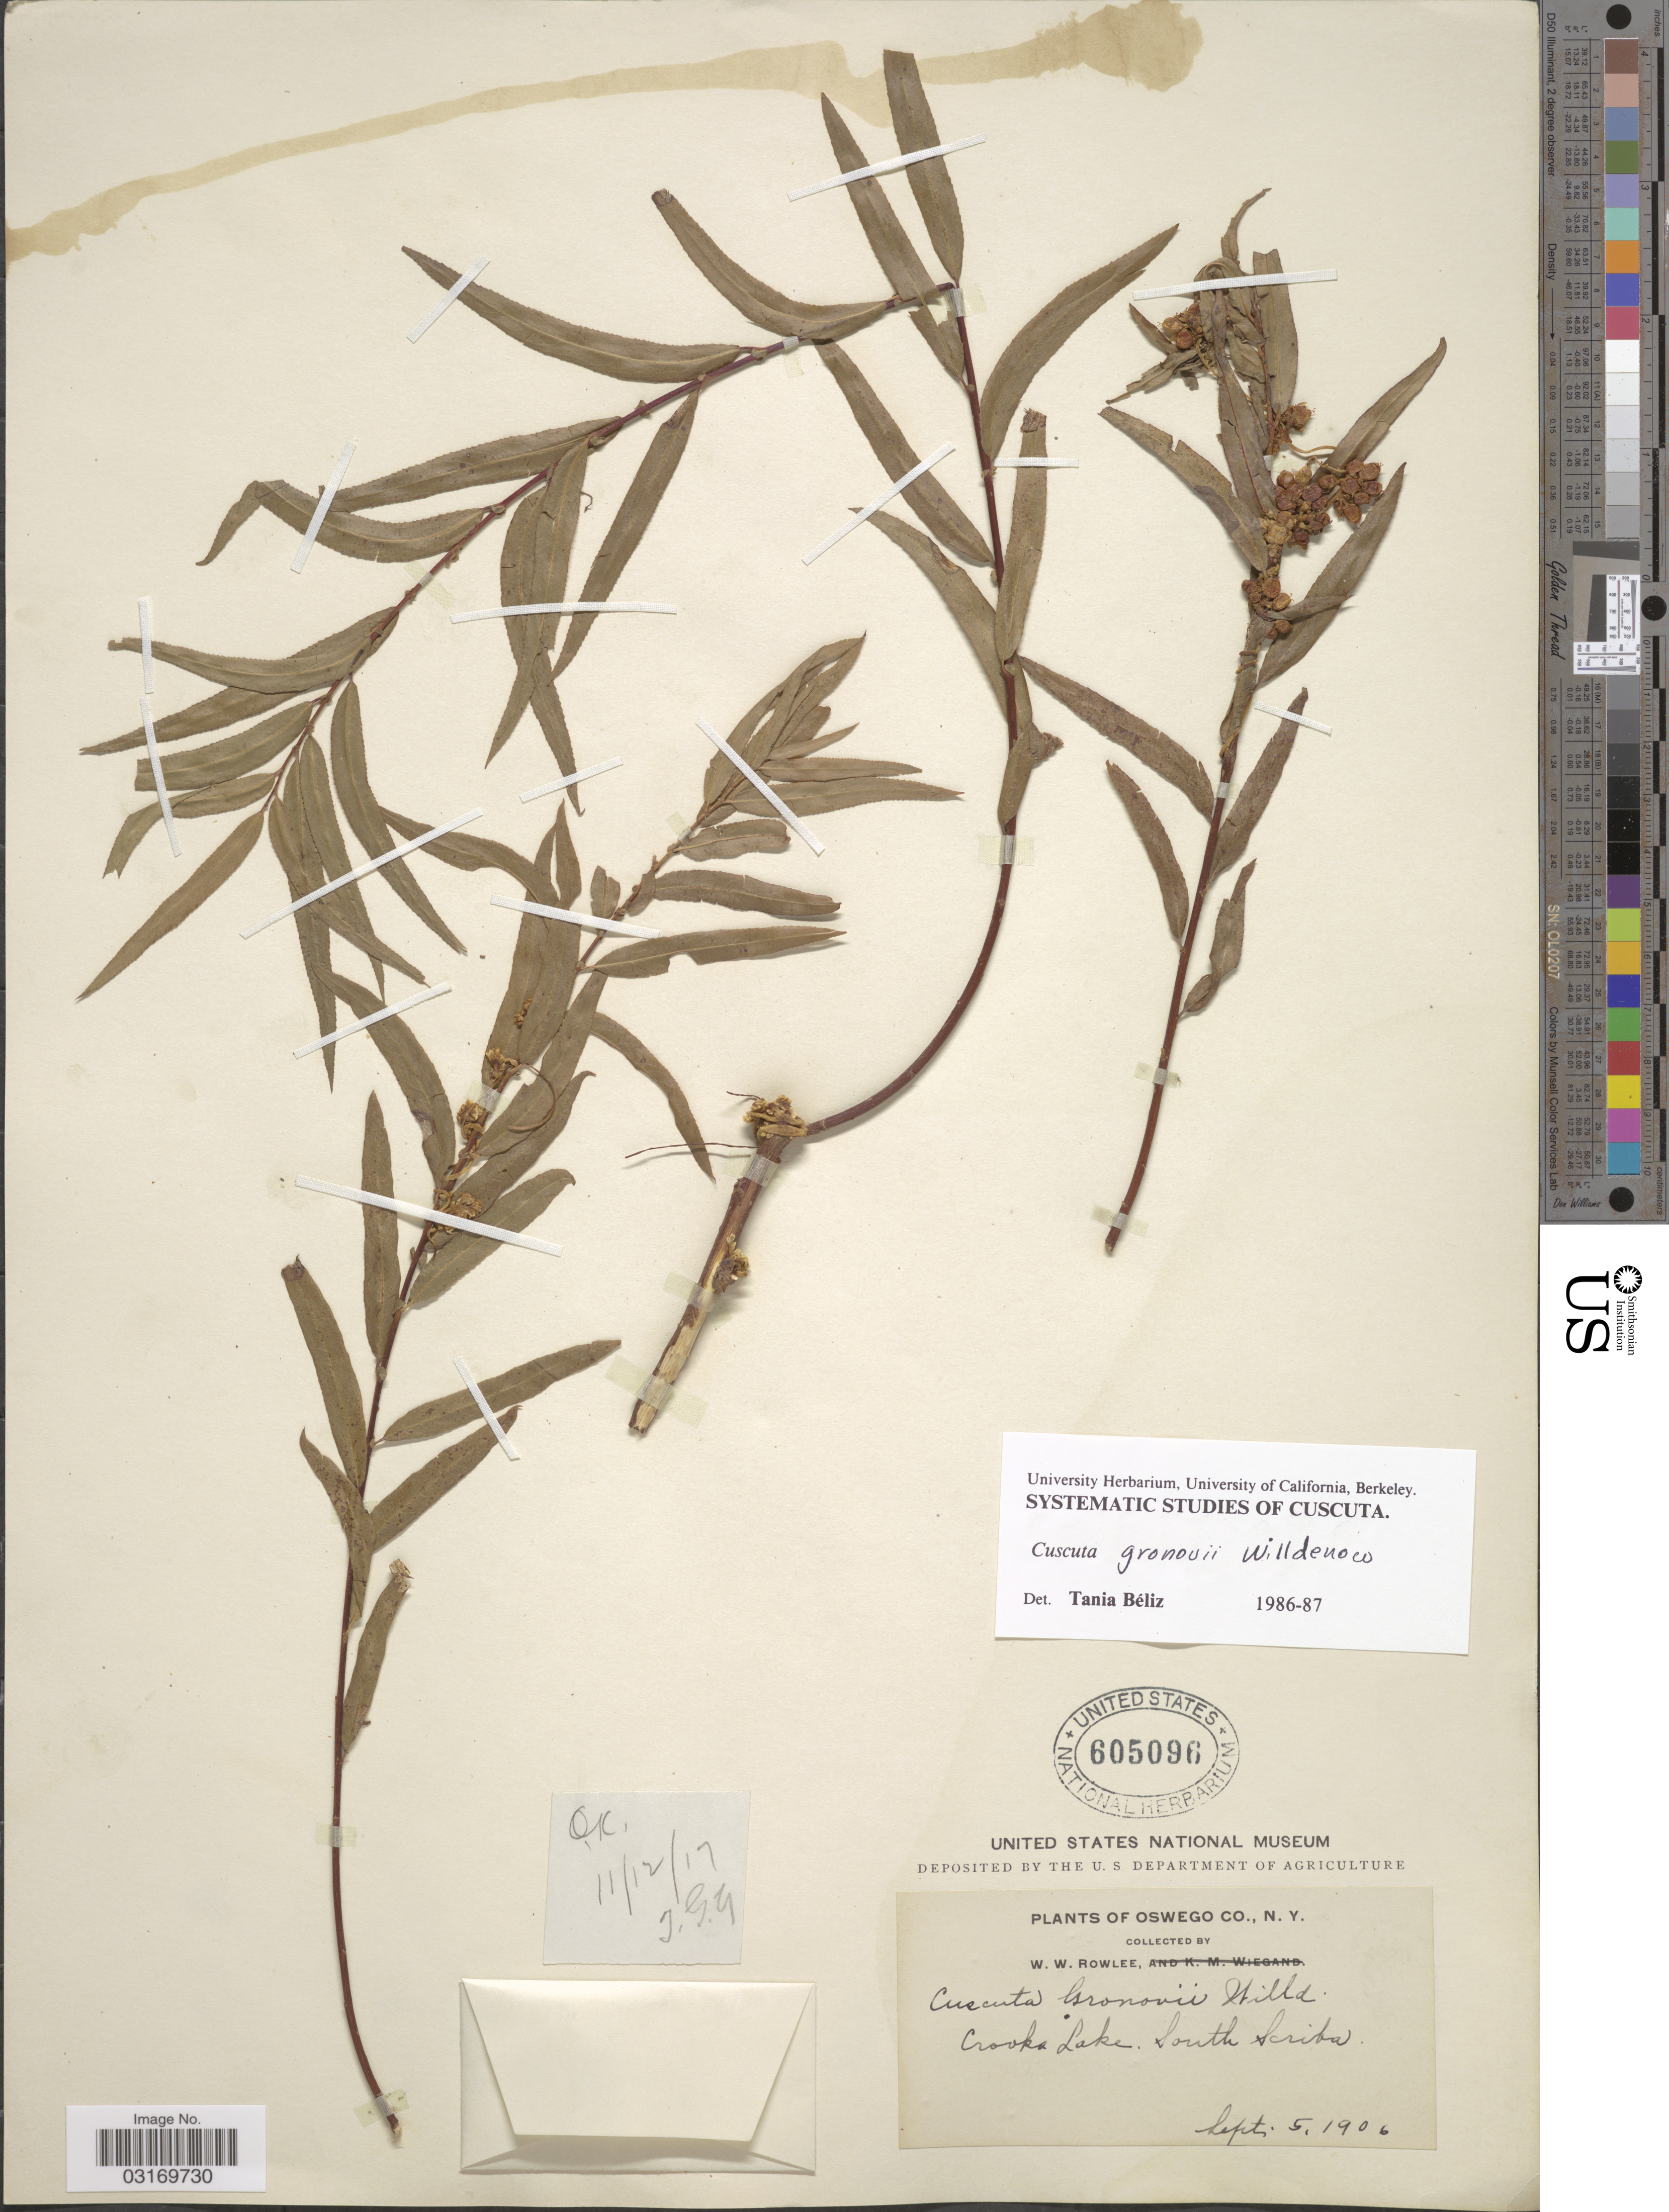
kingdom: Plantae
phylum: Tracheophyta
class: Magnoliopsida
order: Solanales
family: Convolvulaceae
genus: Cuscuta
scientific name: Cuscuta gronovii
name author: Willd. ex Schult.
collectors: W. W. Rowlee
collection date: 1906-09-05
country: United States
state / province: New York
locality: Oswego Co. Crooks Lake. South Scriba.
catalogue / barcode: US 605096